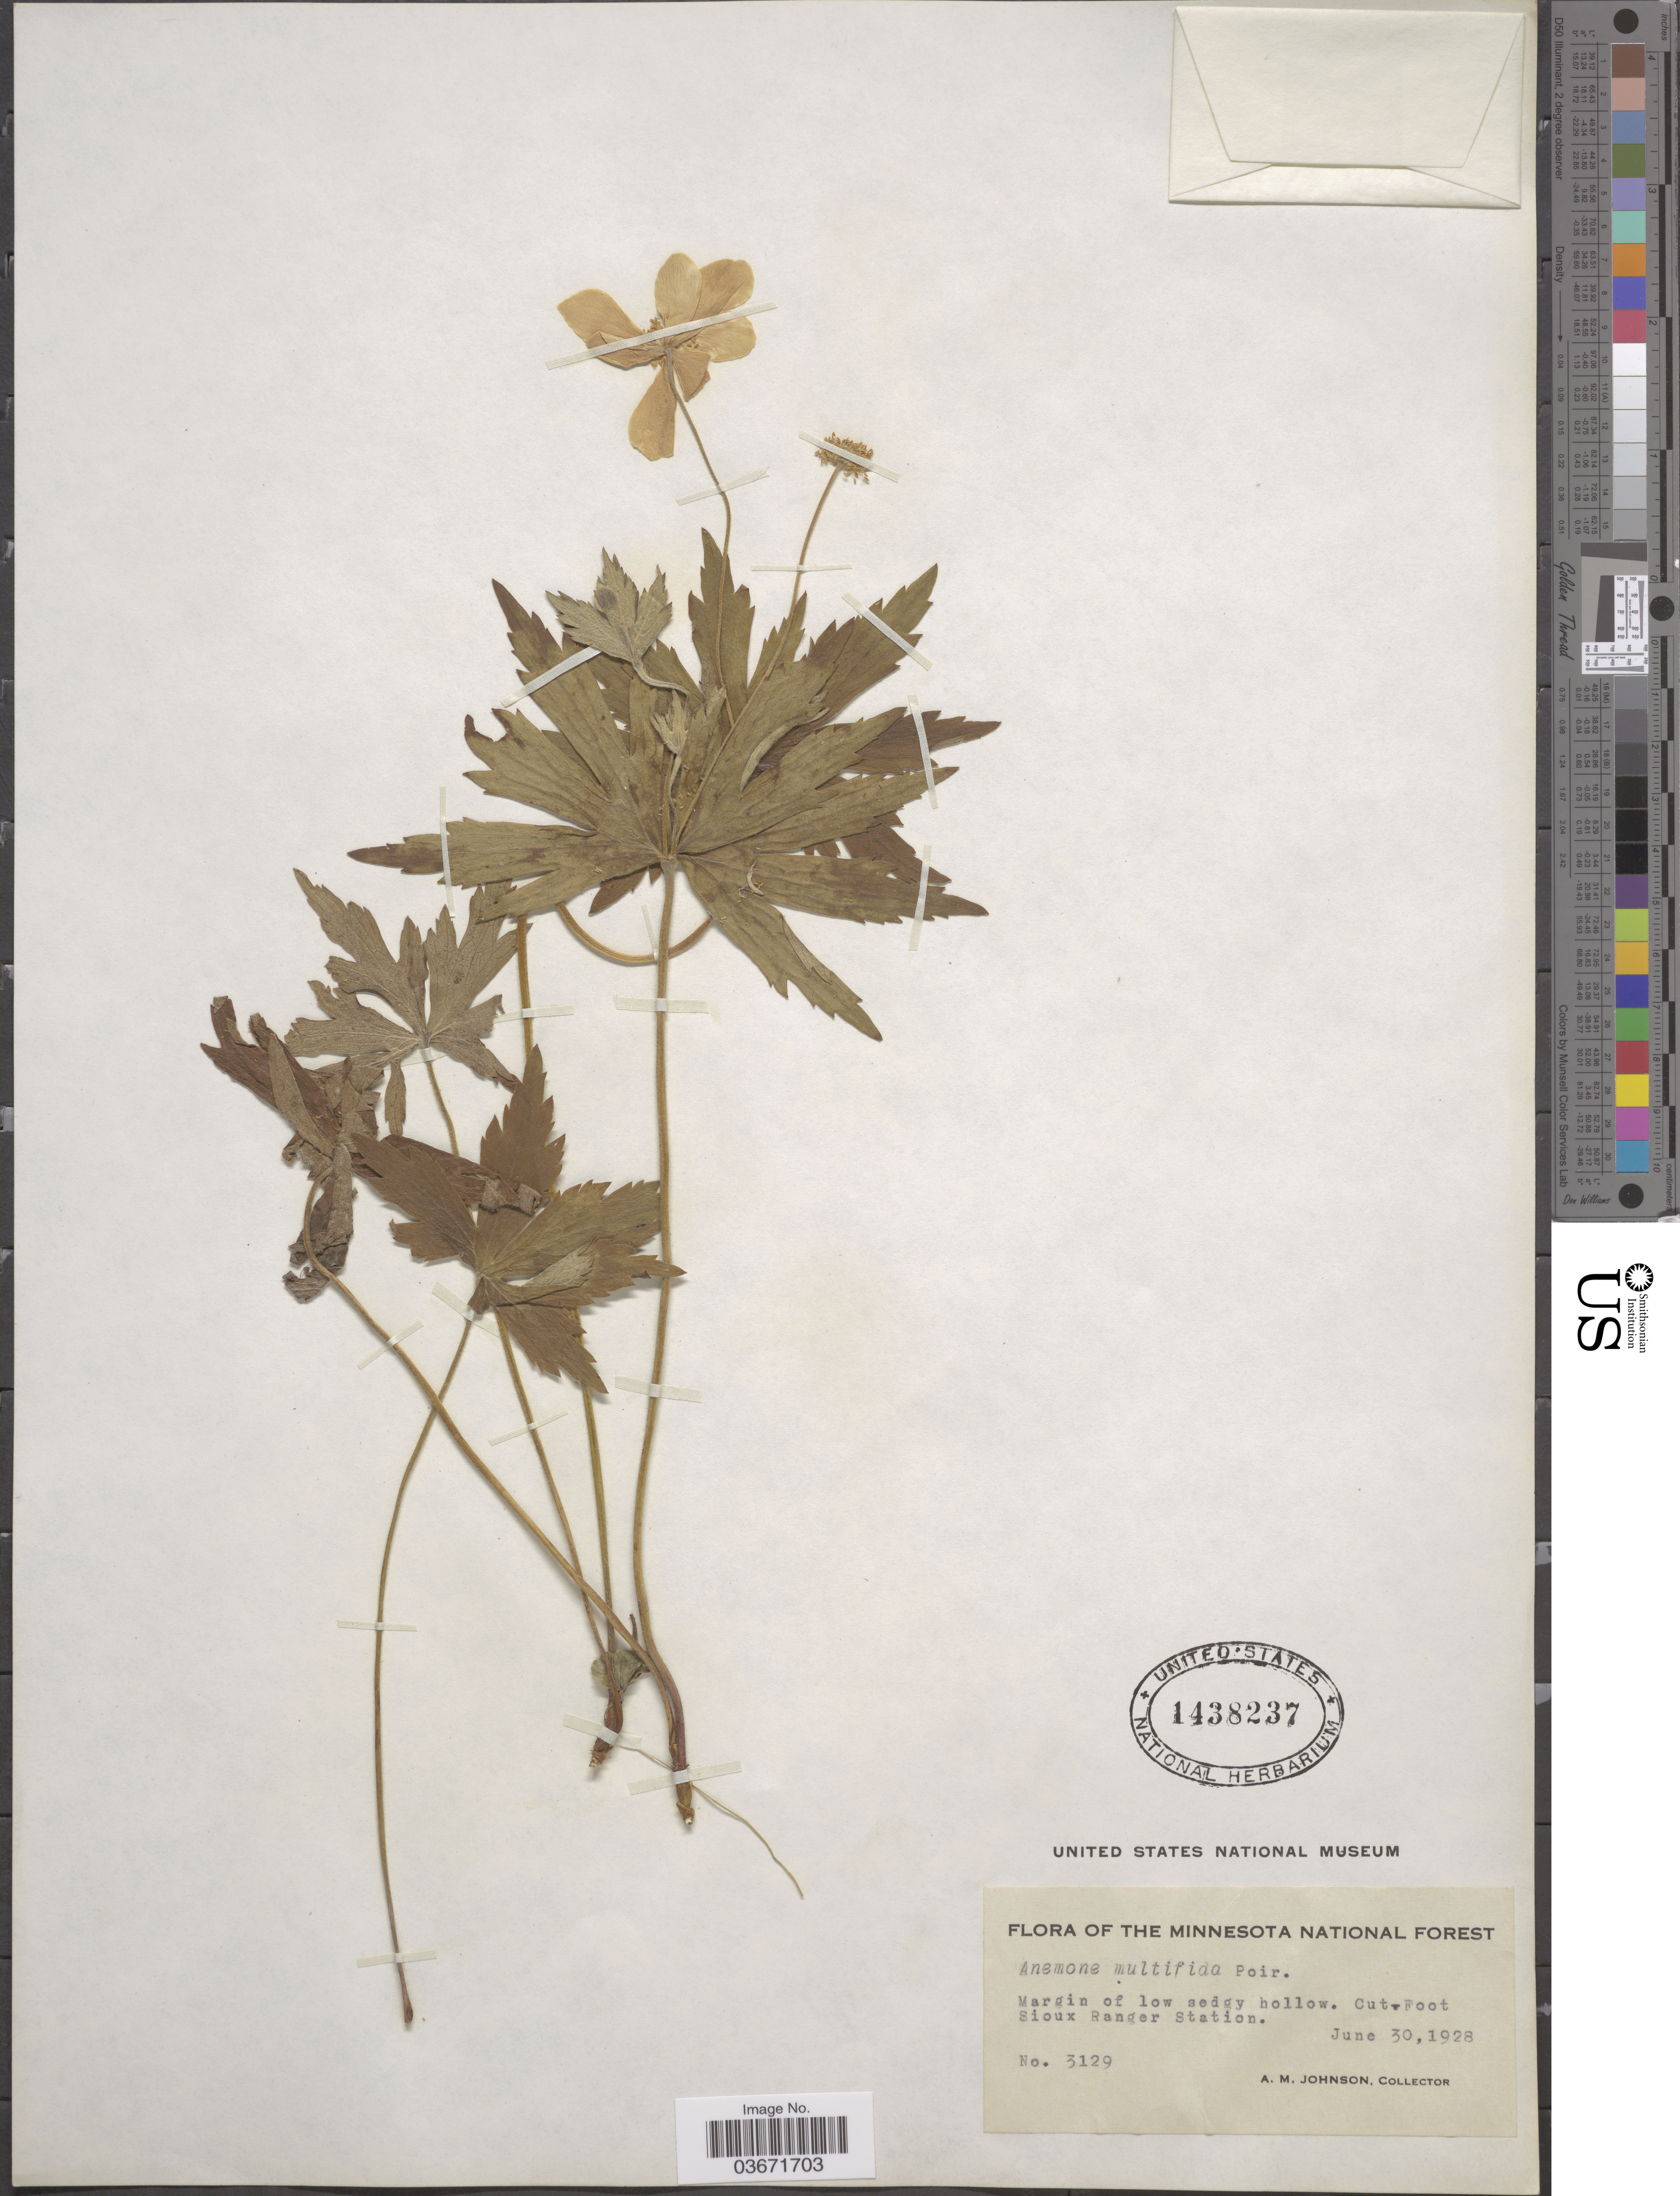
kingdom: Plantae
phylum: Tracheophyta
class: Magnoliopsida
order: Ranunculales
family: Ranunculaceae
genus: Anemone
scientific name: Anemone canadensis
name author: L.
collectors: A. M. Johnson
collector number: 3129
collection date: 1928-06-30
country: United States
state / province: Minnesota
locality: The Minnesota National Forest. Cut-Foot Sioux Ranger station.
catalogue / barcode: US 1438237